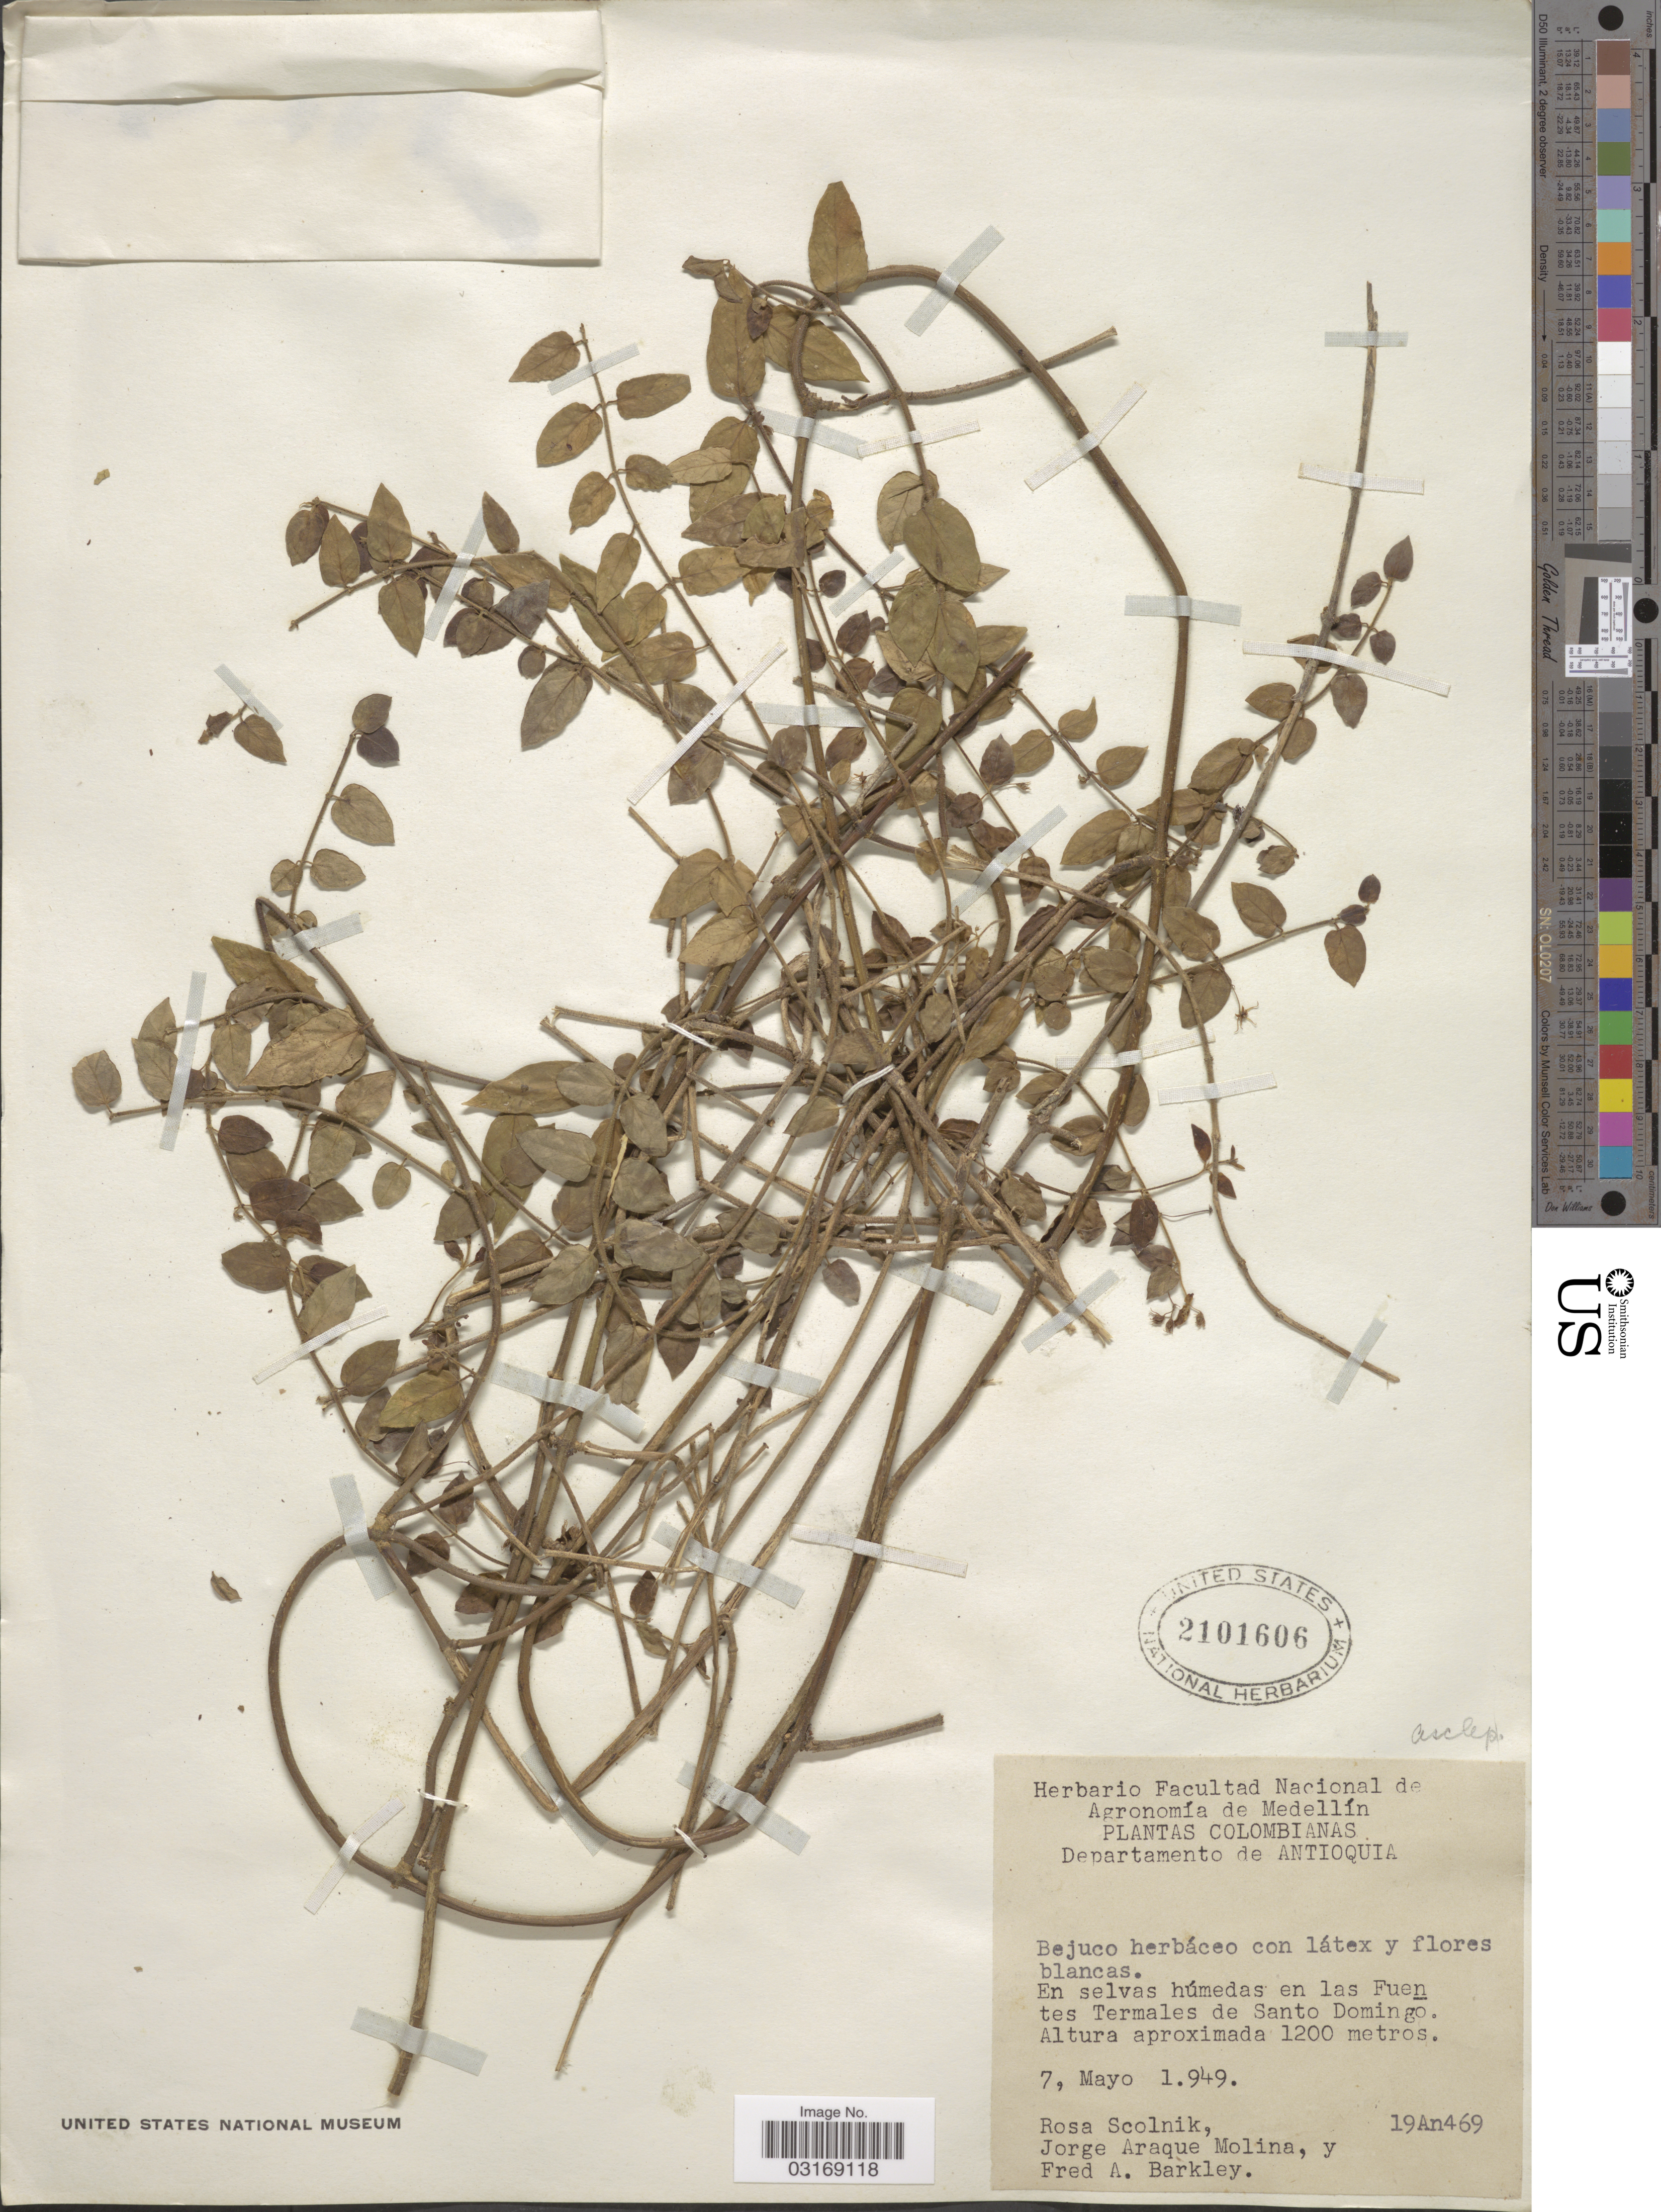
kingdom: Plantae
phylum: Tracheophyta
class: Magnoliopsida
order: Gentianales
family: Apocynaceae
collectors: R. Scolnik, J. A. Molina & F. A. Barkley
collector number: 19An469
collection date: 1949-05-07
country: Colombia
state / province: Antioquia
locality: Departamento de Antioquia. En selvas húmedas en las Fuentes Termales de Santo Domingo.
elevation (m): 1200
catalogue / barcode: US 2101606